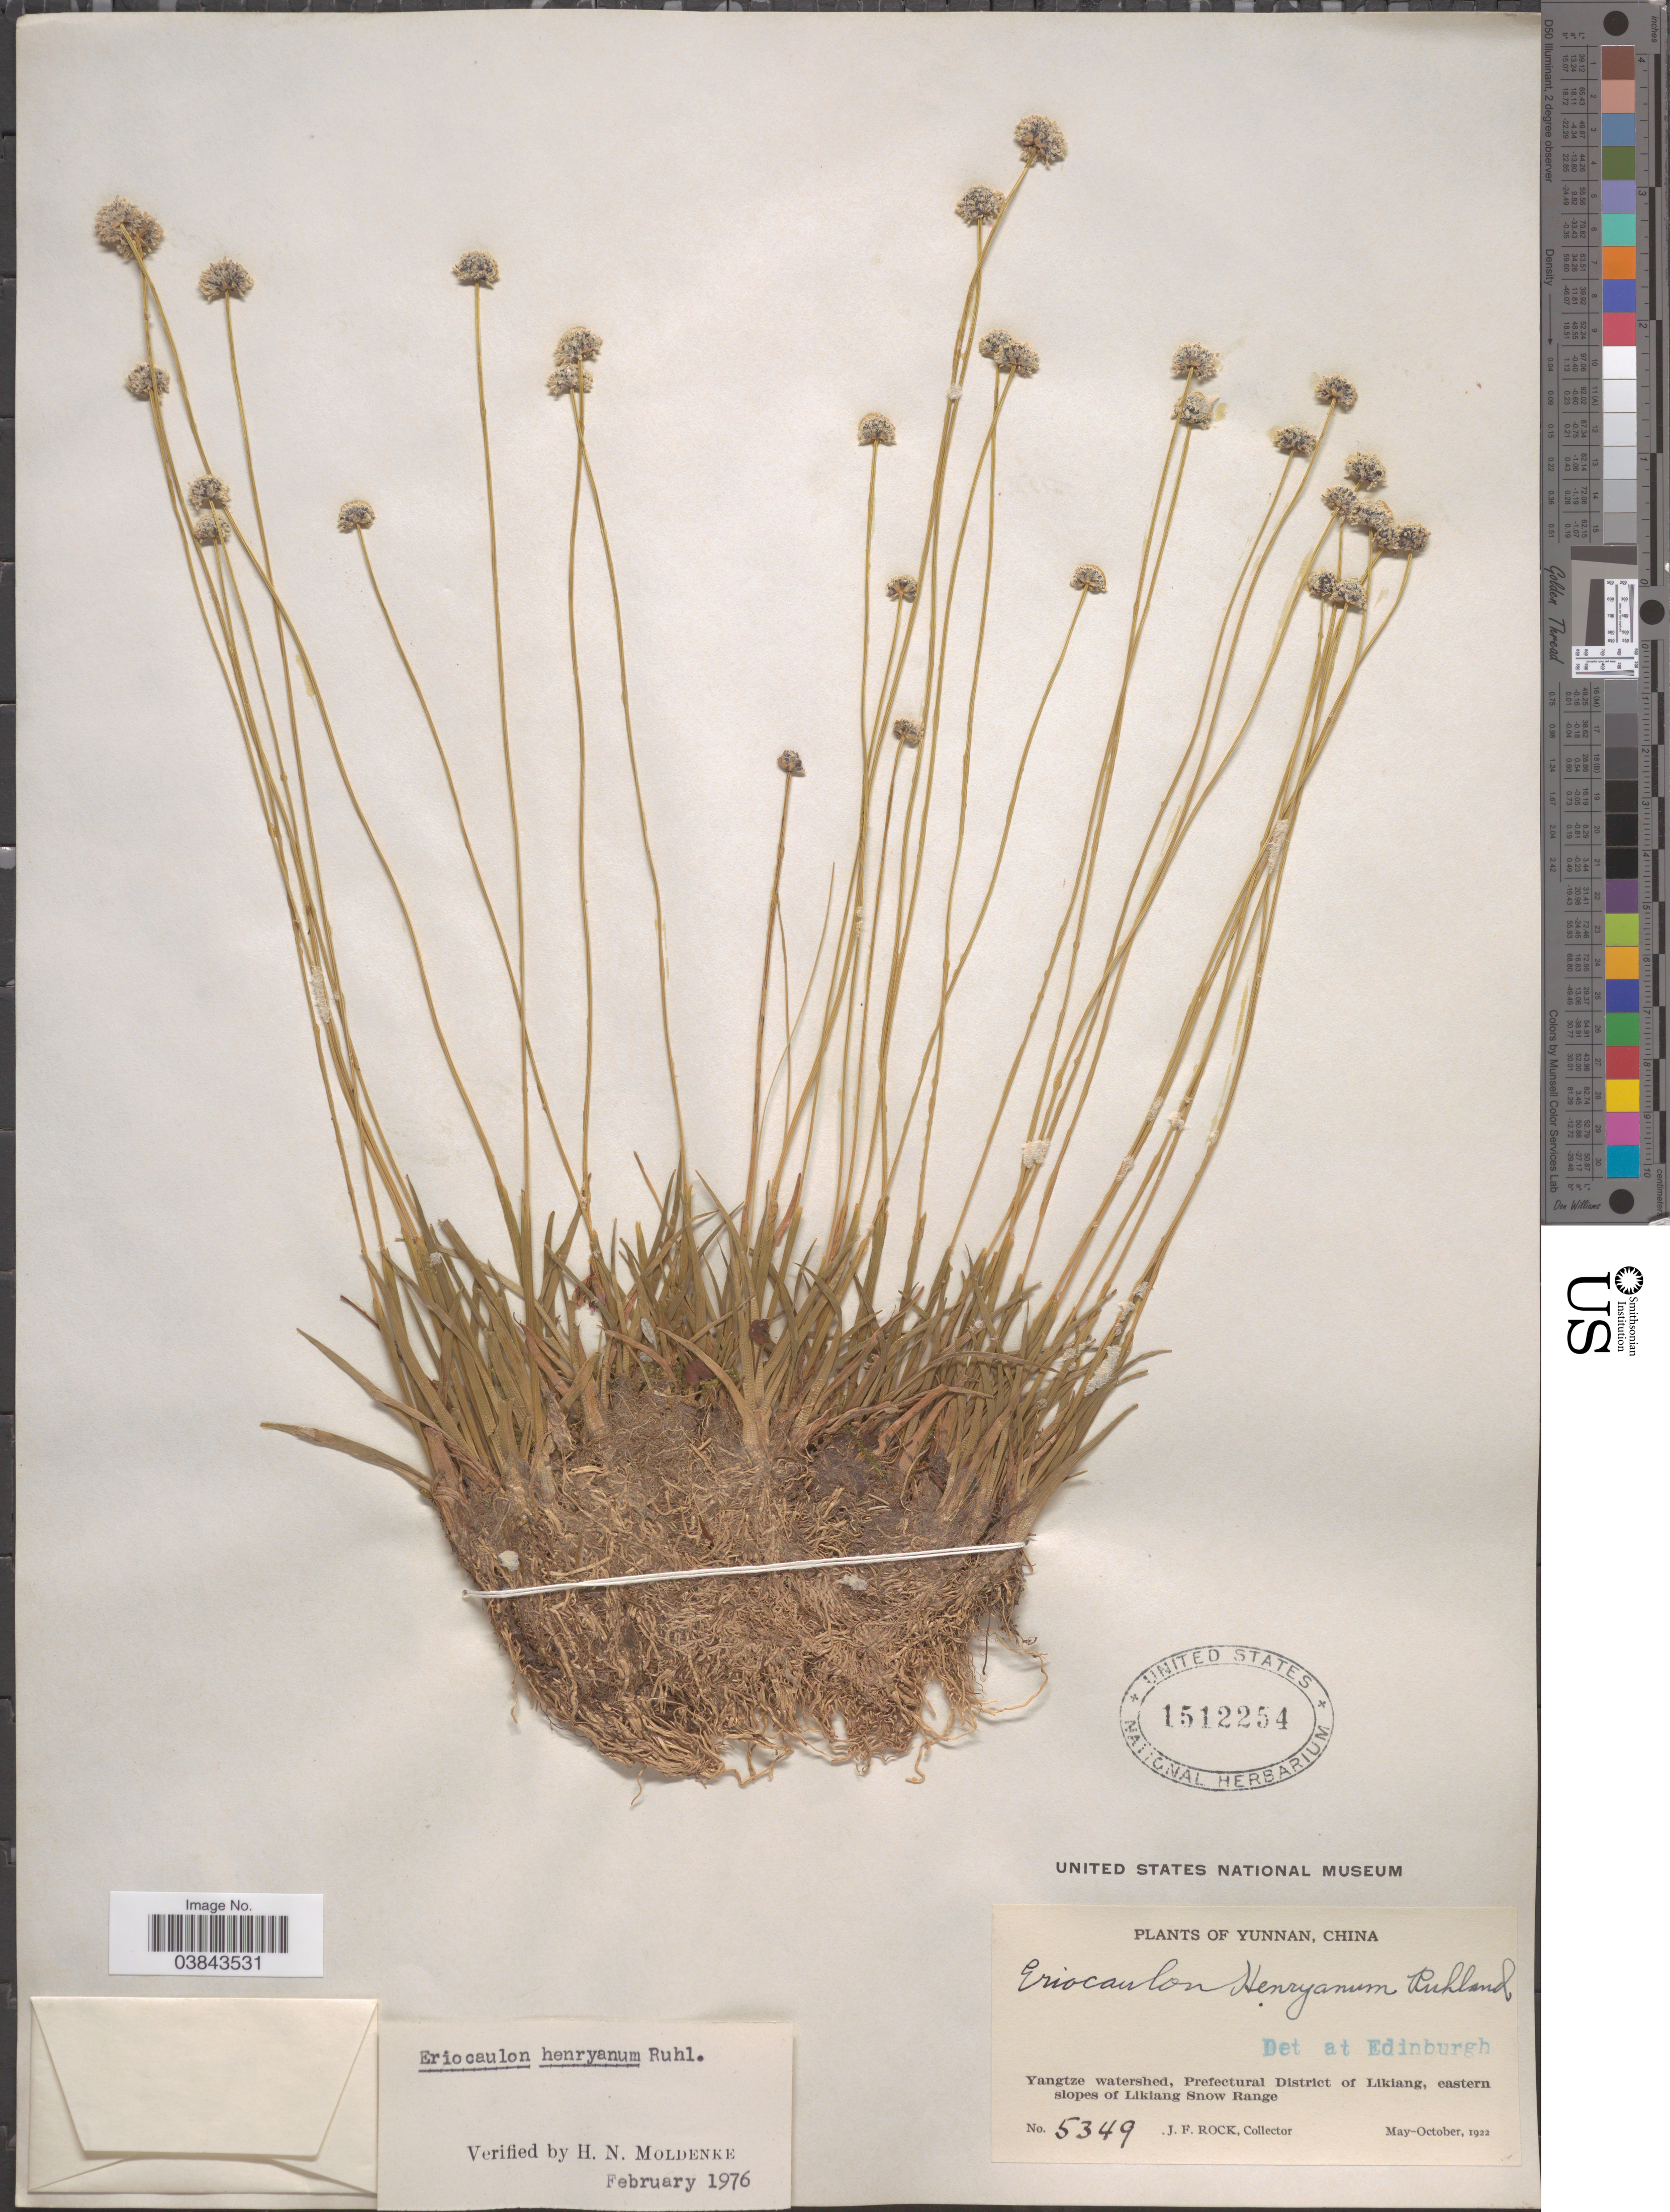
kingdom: Plantae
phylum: Tracheophyta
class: Liliopsida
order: Poales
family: Eriocaulaceae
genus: Eriocaulon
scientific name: Eriocaulon henryanum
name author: Ruhland in Engl.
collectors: J. Rock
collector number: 5349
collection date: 1922-05/1922-10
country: China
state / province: Yunnan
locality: Yangtze watershed, Prefectural District of Likiang, eastern slopes of Likiang Snow Range.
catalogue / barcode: US 1512254